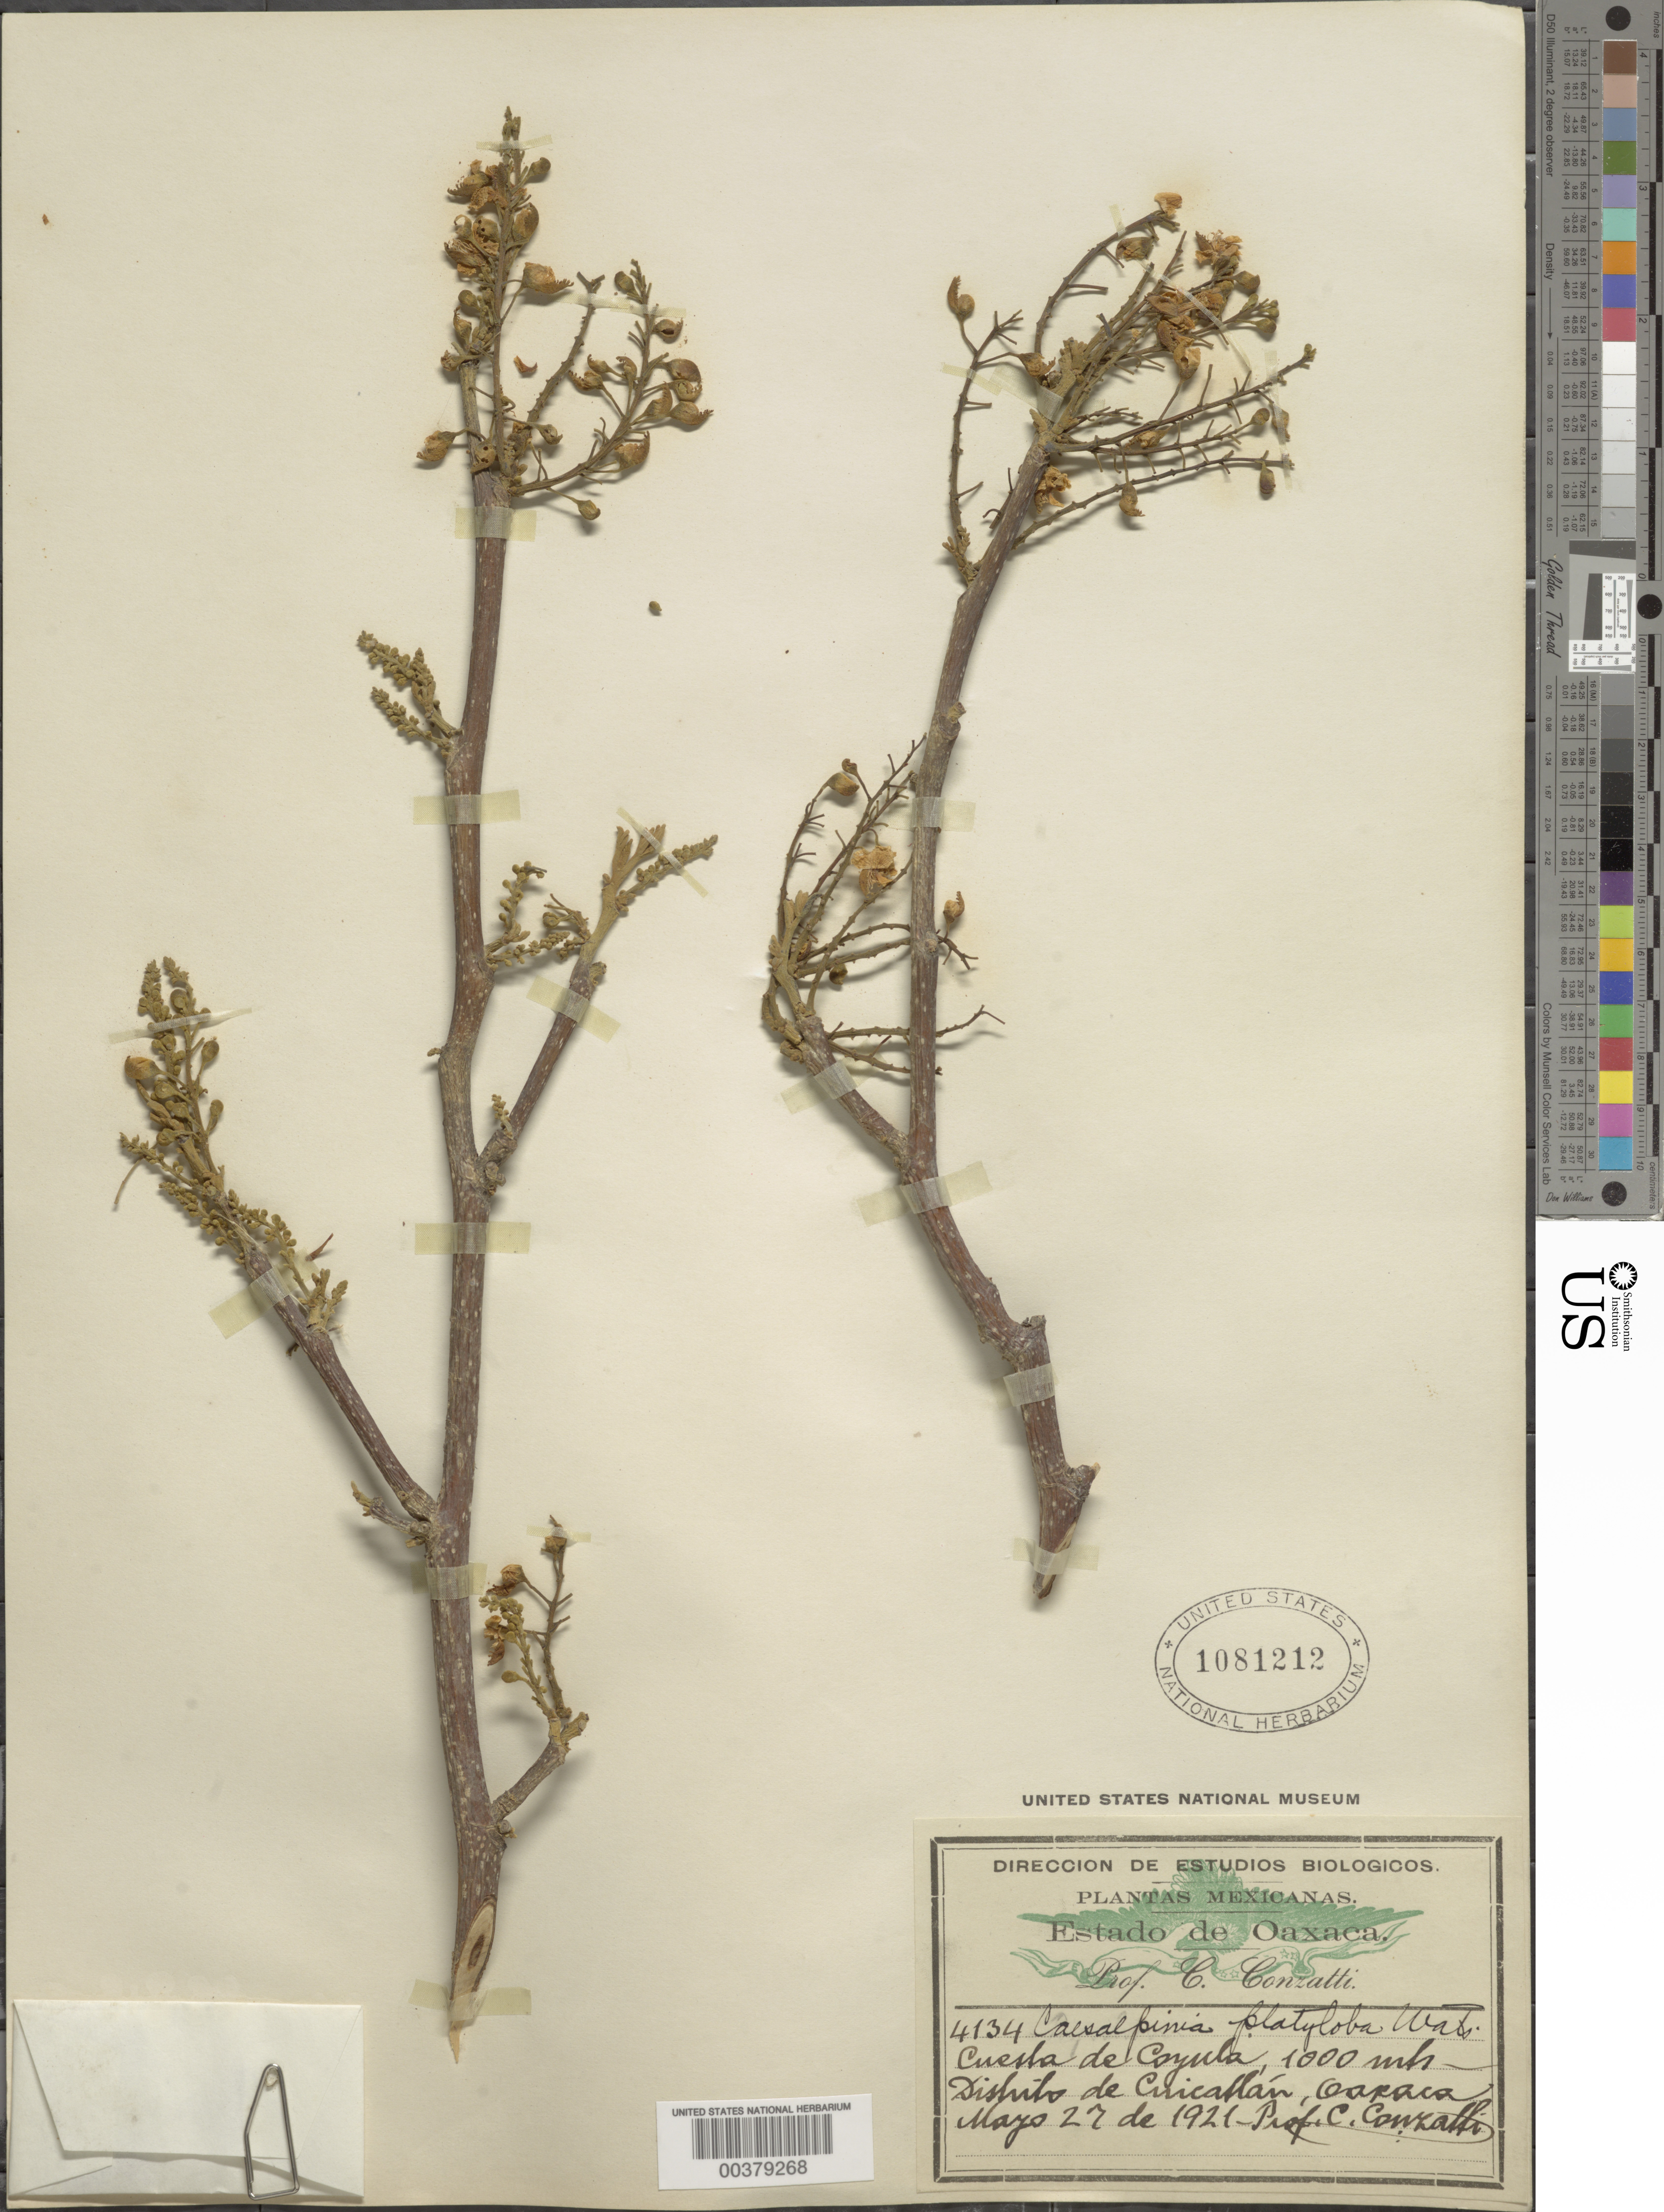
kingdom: Plantae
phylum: Tracheophyta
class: Magnoliopsida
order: Fabales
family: Fabaceae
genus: Coulteria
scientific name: Coulteria velutina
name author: (Britton & Rose) Sotuyo & G.P. Lewis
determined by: Strong, Mark T., (BOT), Smithsonian Institution - National Museum of Natural History (UNITED STATES)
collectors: C. Conzatti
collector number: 4134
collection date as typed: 27 May 1921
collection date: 1921-05-27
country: Mexico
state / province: Oaxaca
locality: Cuicatlan Mun. (?), Cuesta de Coyula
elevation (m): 1000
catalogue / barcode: US 1081212